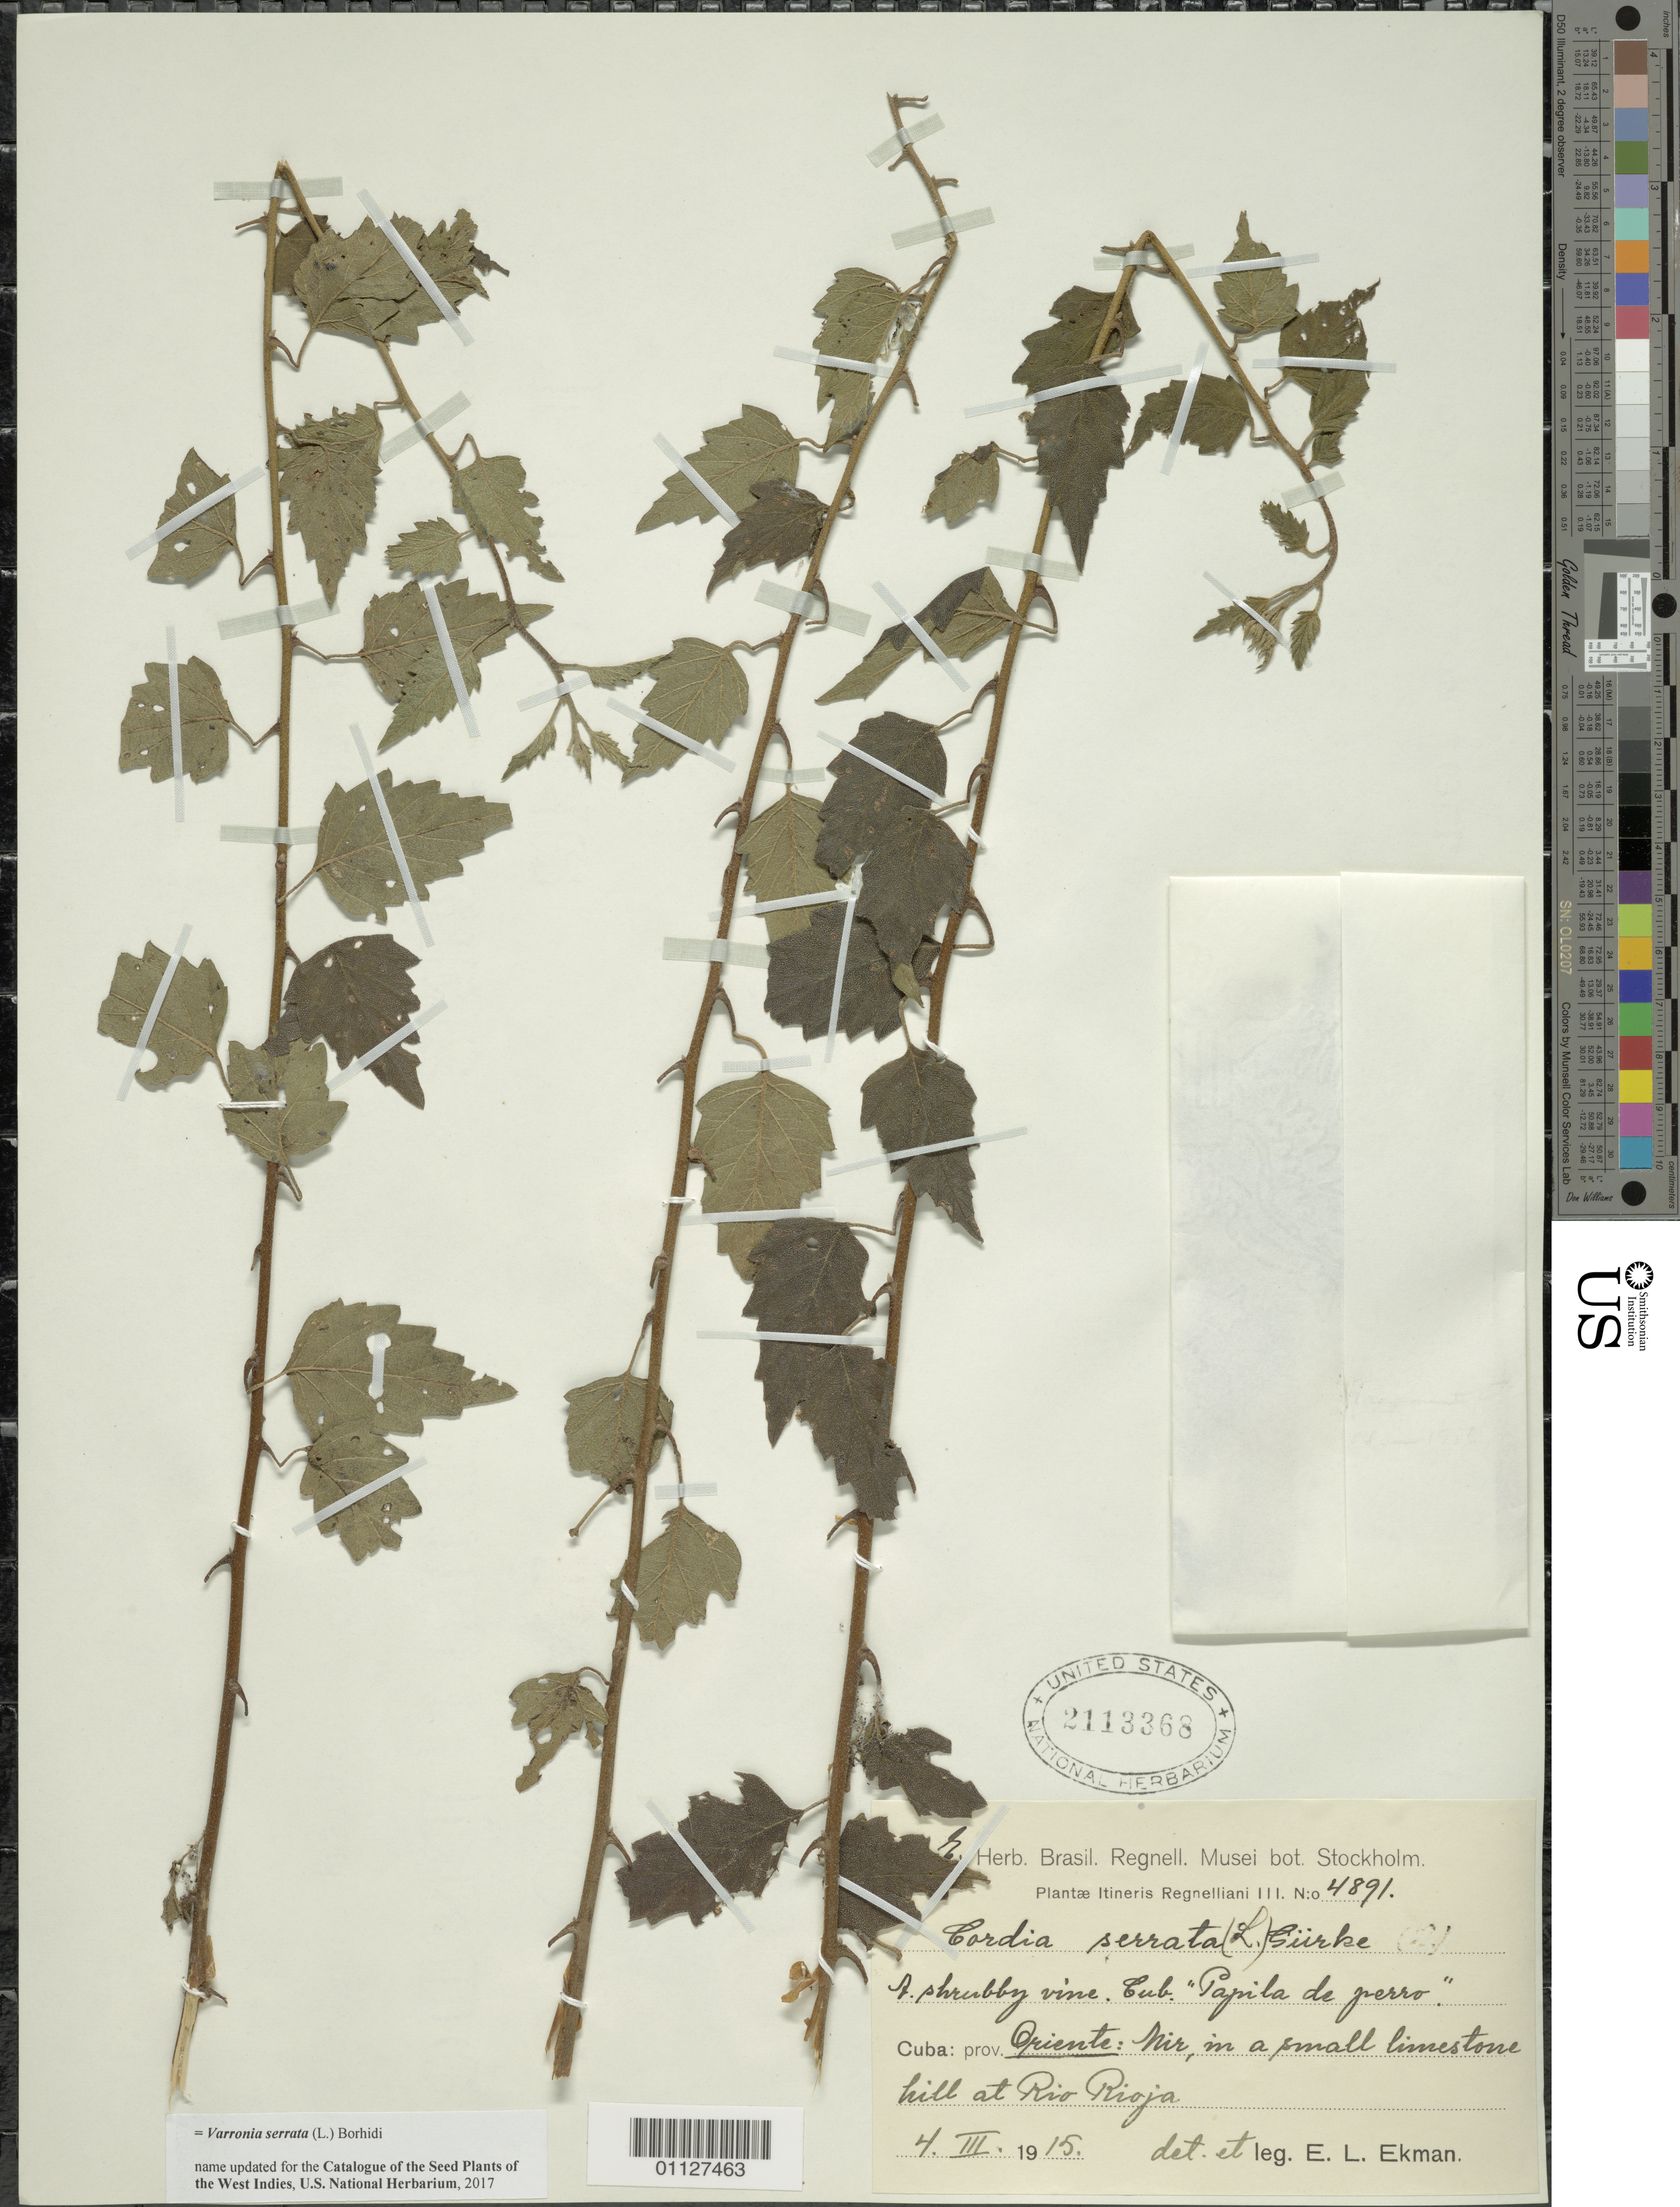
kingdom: Plantae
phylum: Tracheophyta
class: Magnoliopsida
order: Boraginales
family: Cordiaceae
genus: Varronia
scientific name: Varronia serrata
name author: (L.) Borhidi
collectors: E. L. Ekman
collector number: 4891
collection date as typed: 04 Mar 1915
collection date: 1915-03-04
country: Cuba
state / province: Holguín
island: Cuba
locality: Mir, in a small limestone hill at Rio Rioja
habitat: In a small limestone hill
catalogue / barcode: US 2113368